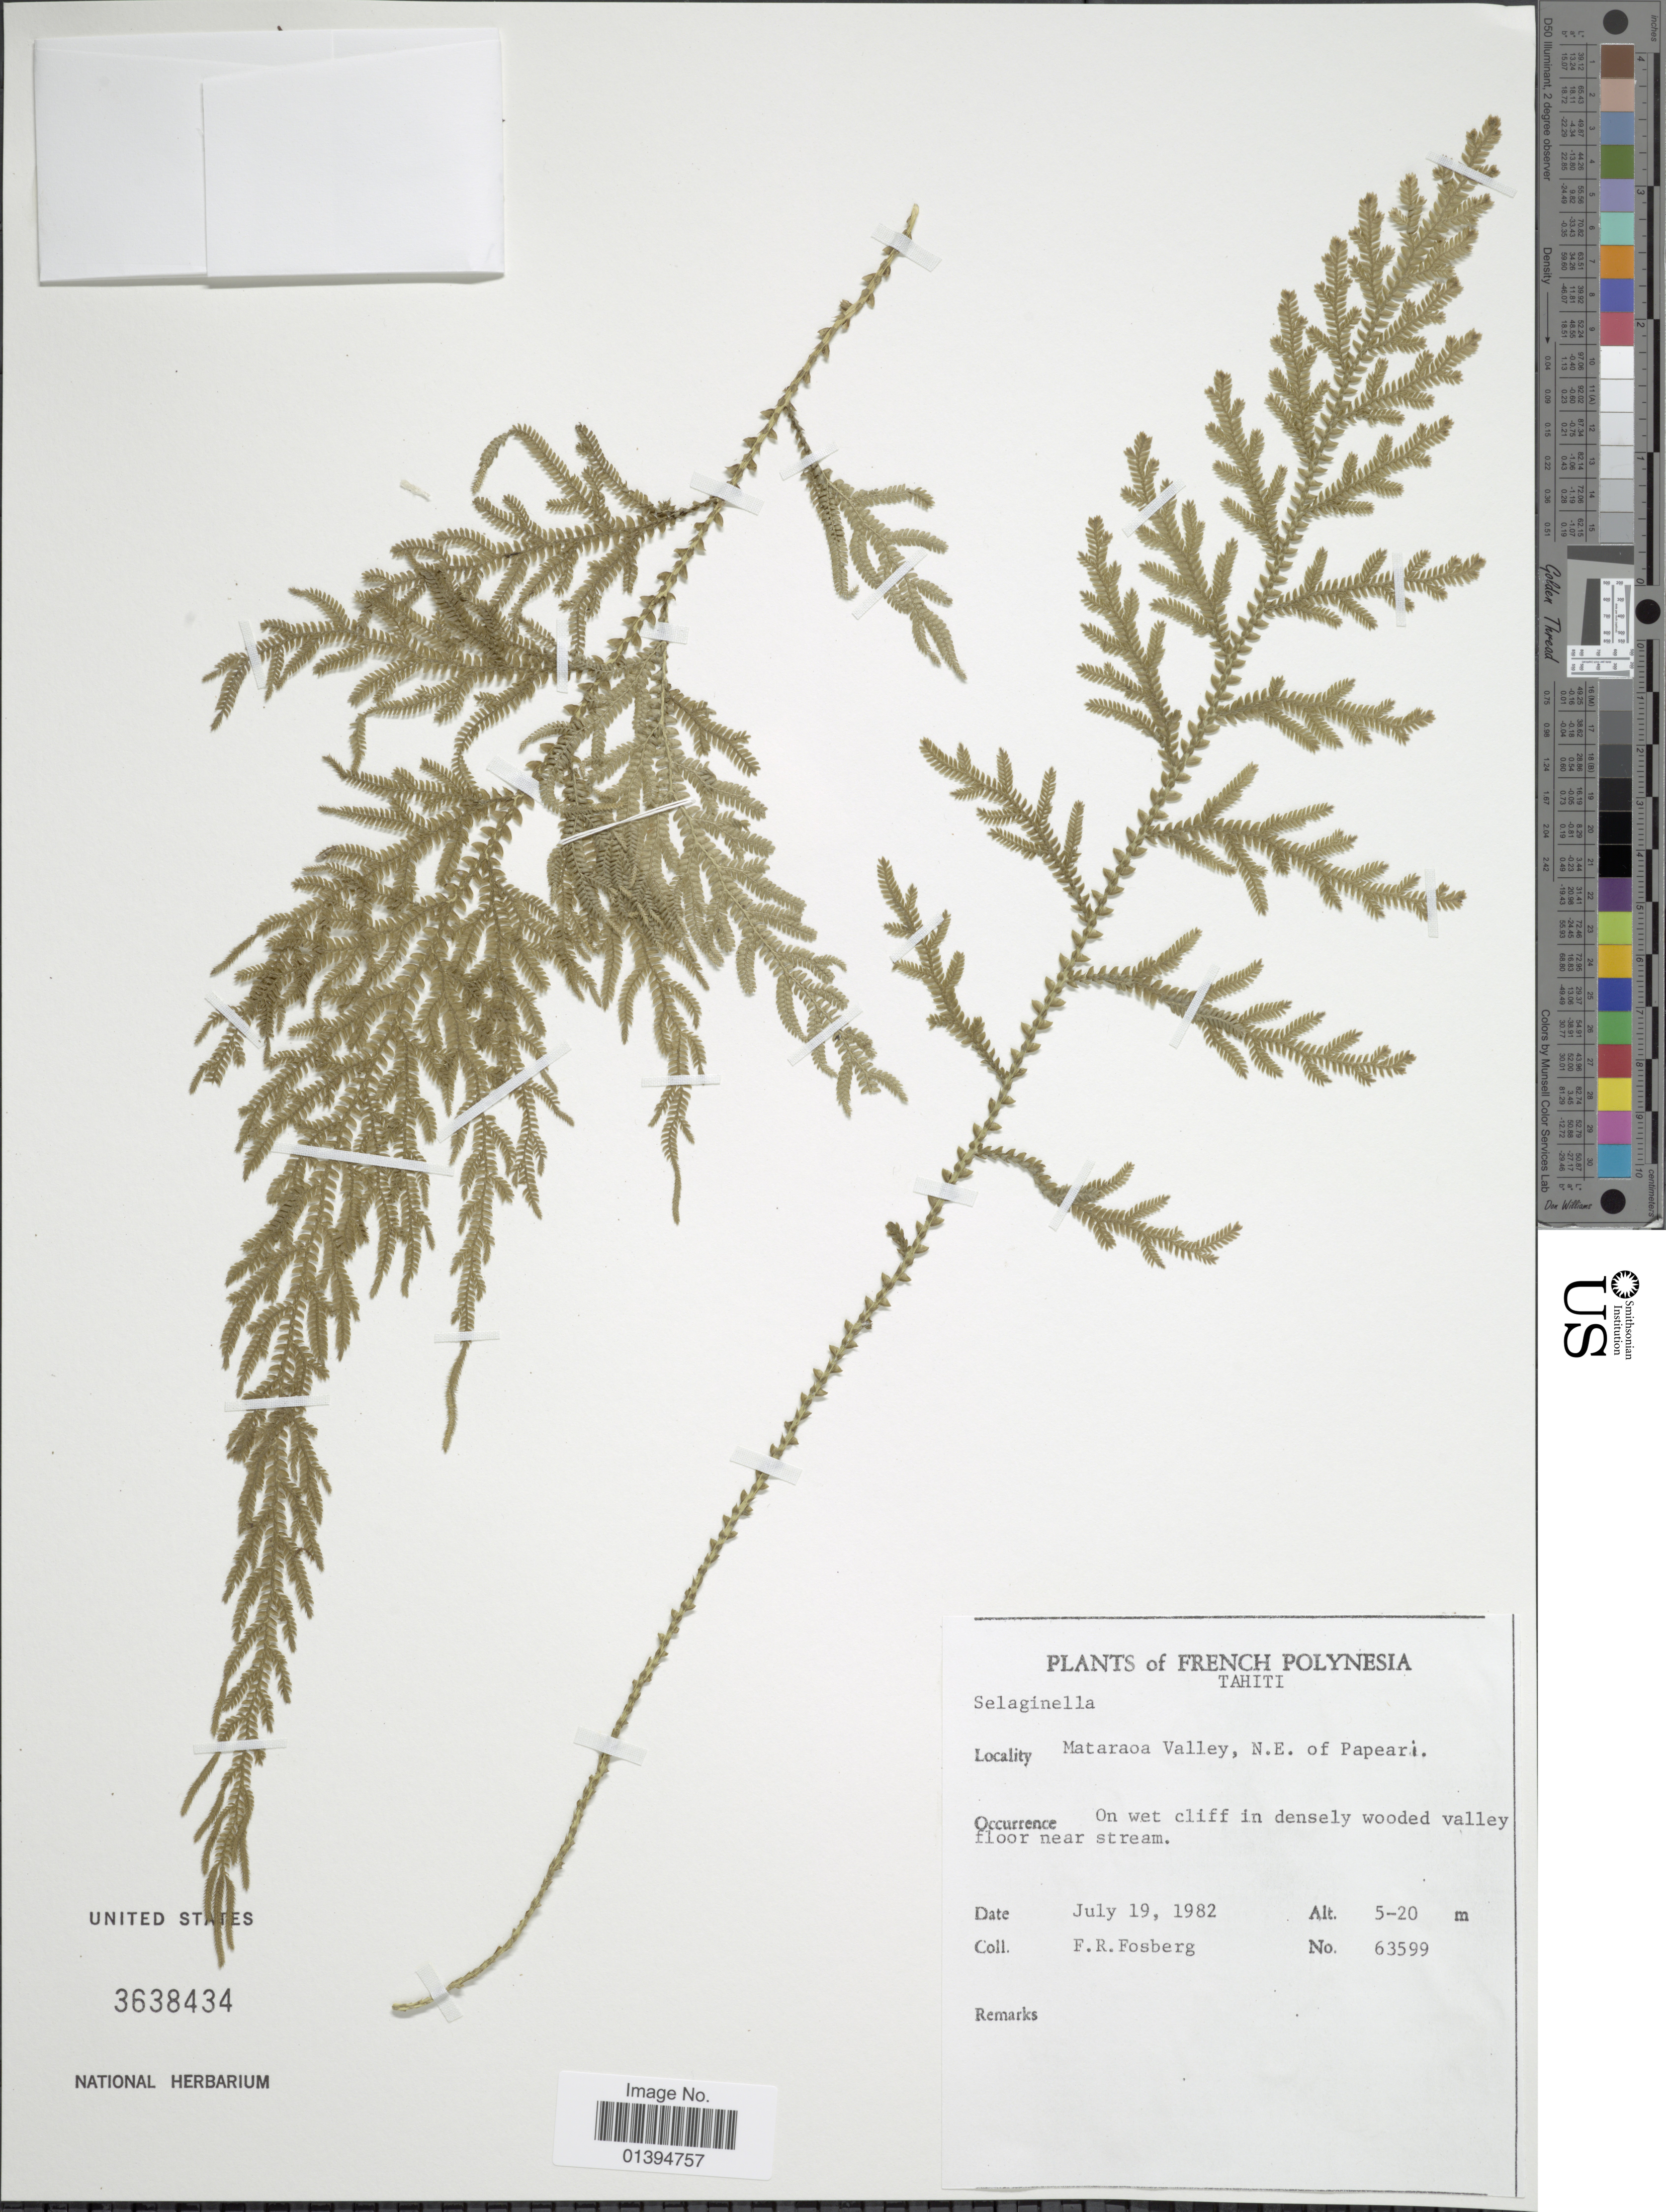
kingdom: Plantae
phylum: Tracheophyta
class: Lycopodiopsida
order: Selaginellales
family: Selaginellaceae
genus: Selaginella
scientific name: Selaginella banksii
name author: Alston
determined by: Florence, J.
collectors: F. R. Fosberg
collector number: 63599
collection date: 1982-07-19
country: French Polynesia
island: Tahiti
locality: Tahiti, Mataraoa Valley, N.E. of Papeari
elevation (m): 5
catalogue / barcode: US 3638434